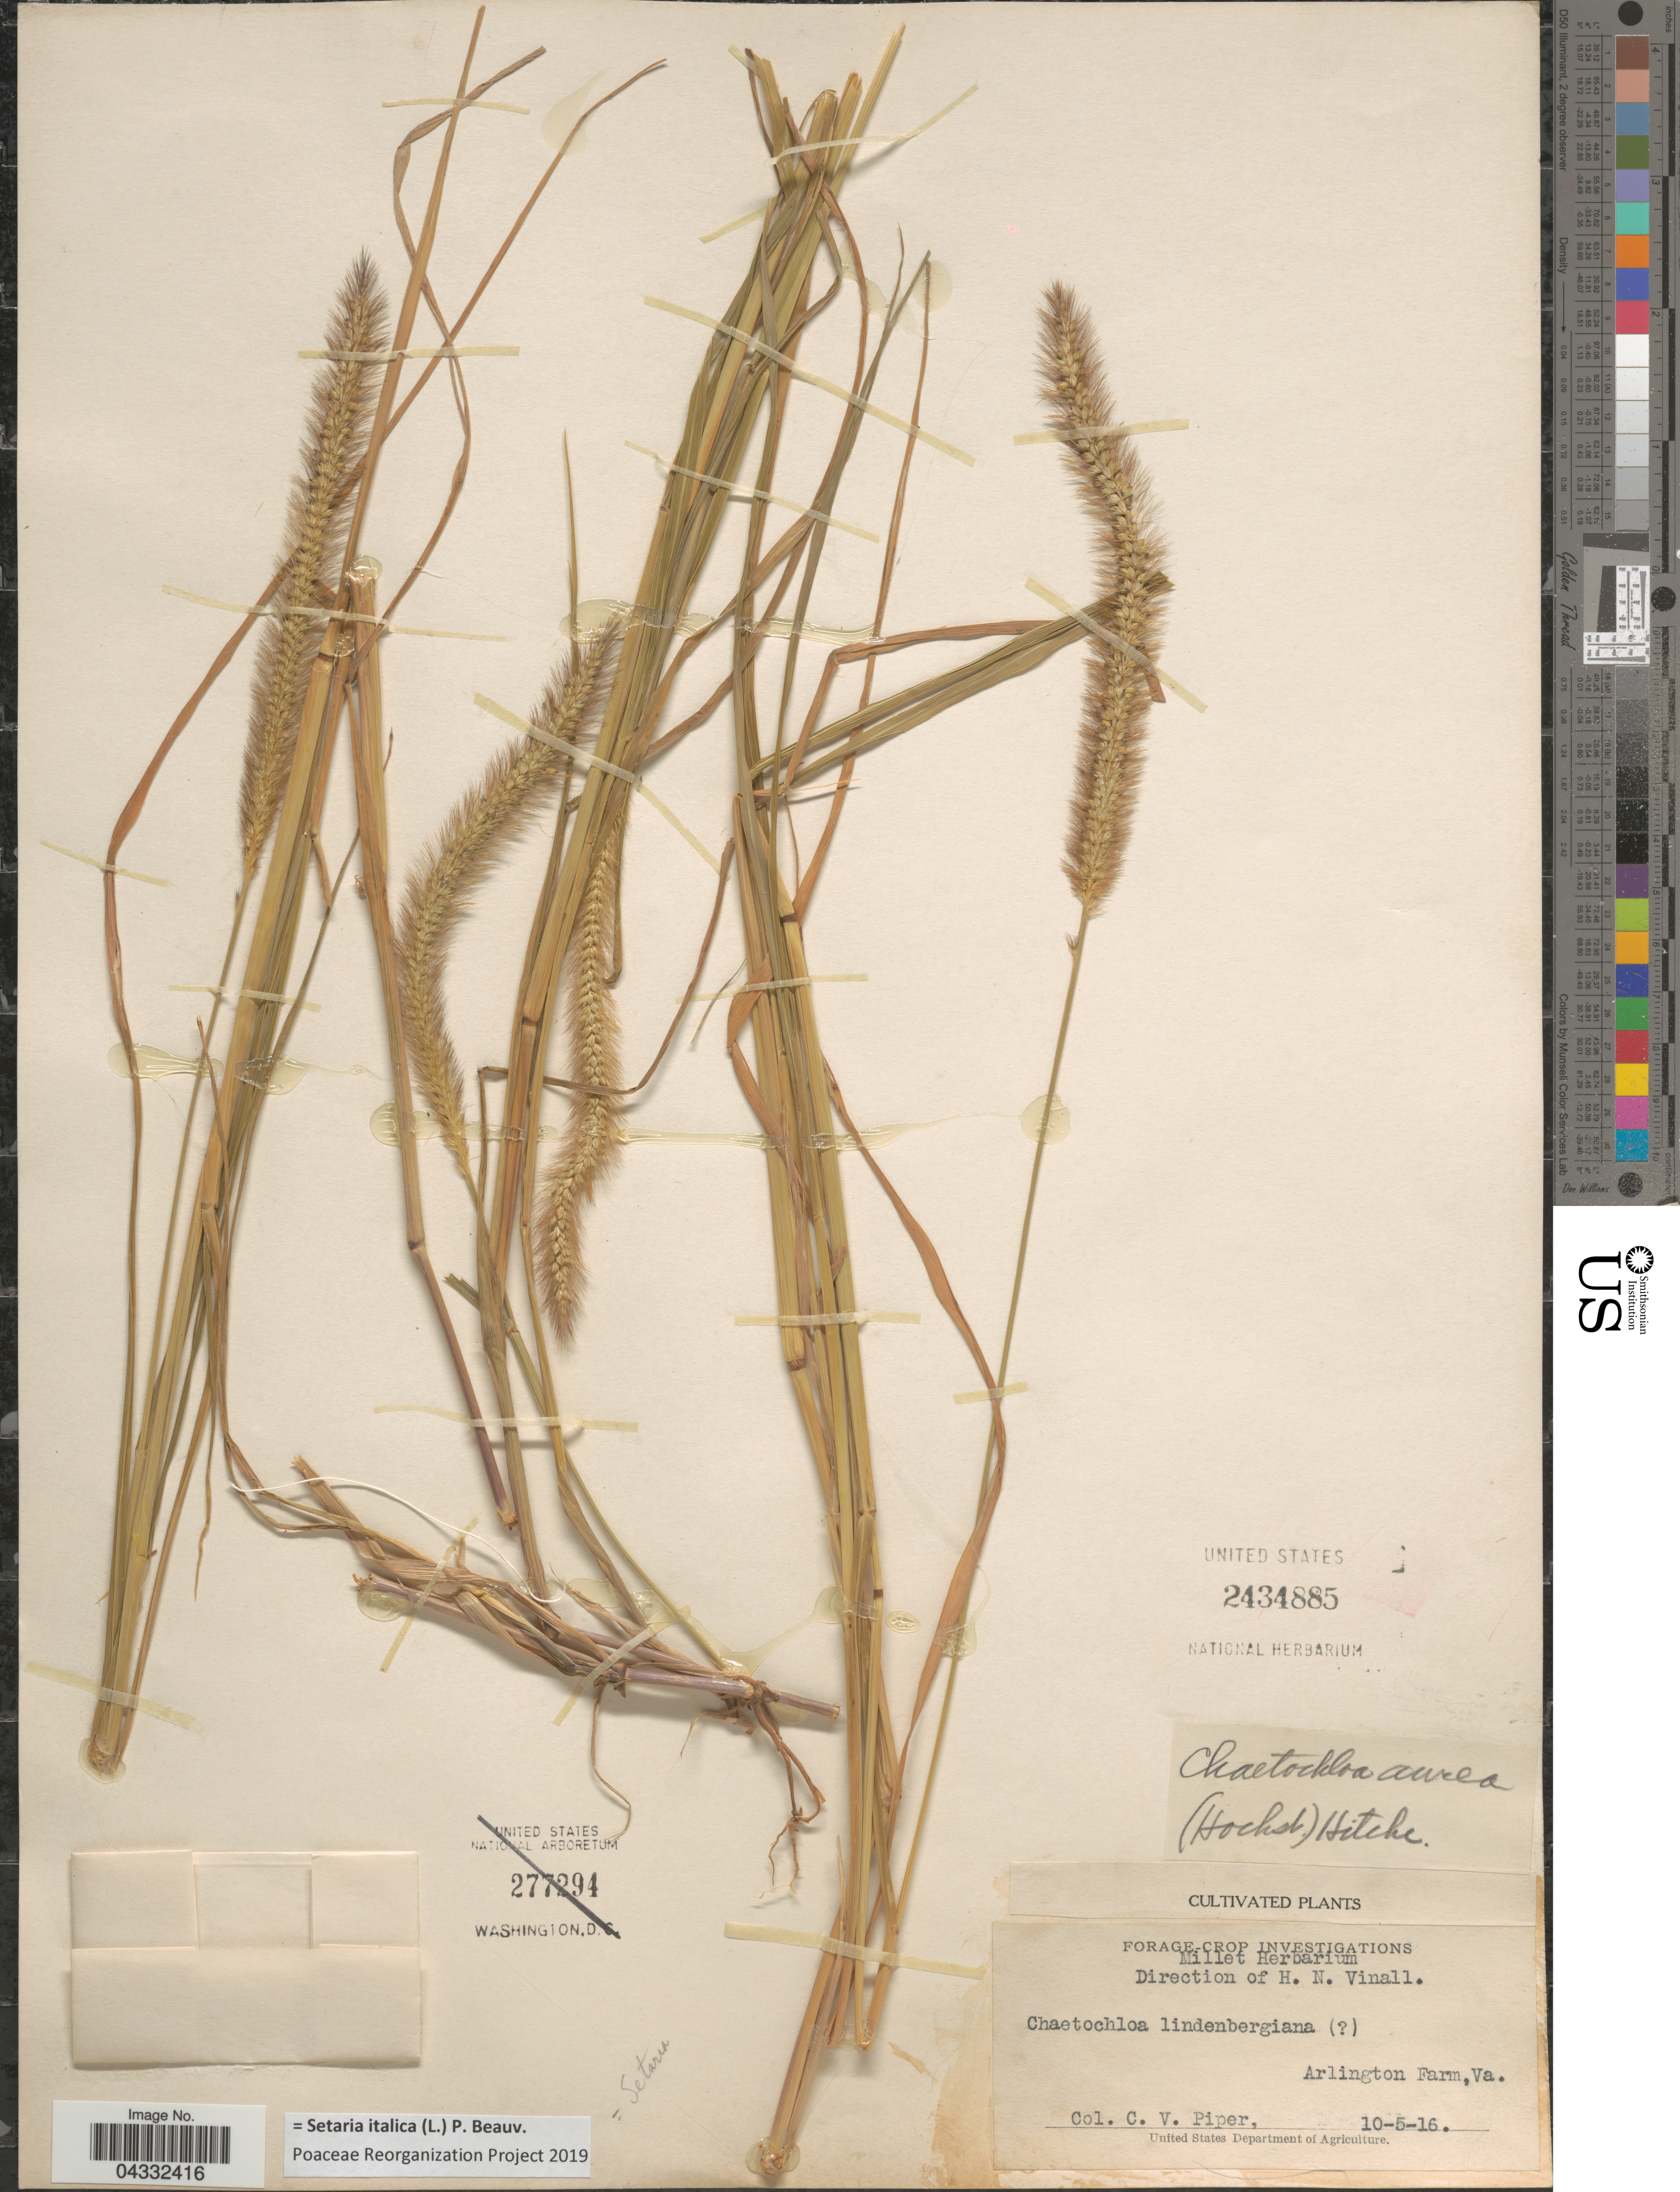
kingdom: Plantae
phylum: Tracheophyta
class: Liliopsida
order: Poales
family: Poaceae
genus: Setaria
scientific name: Setaria italica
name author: (L.) P. Beauv.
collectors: C. V. Piper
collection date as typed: Transcribed d/m/y: 10/5/16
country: United States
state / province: Virginia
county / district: Arlington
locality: Arlington Farm.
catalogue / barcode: US 2434885